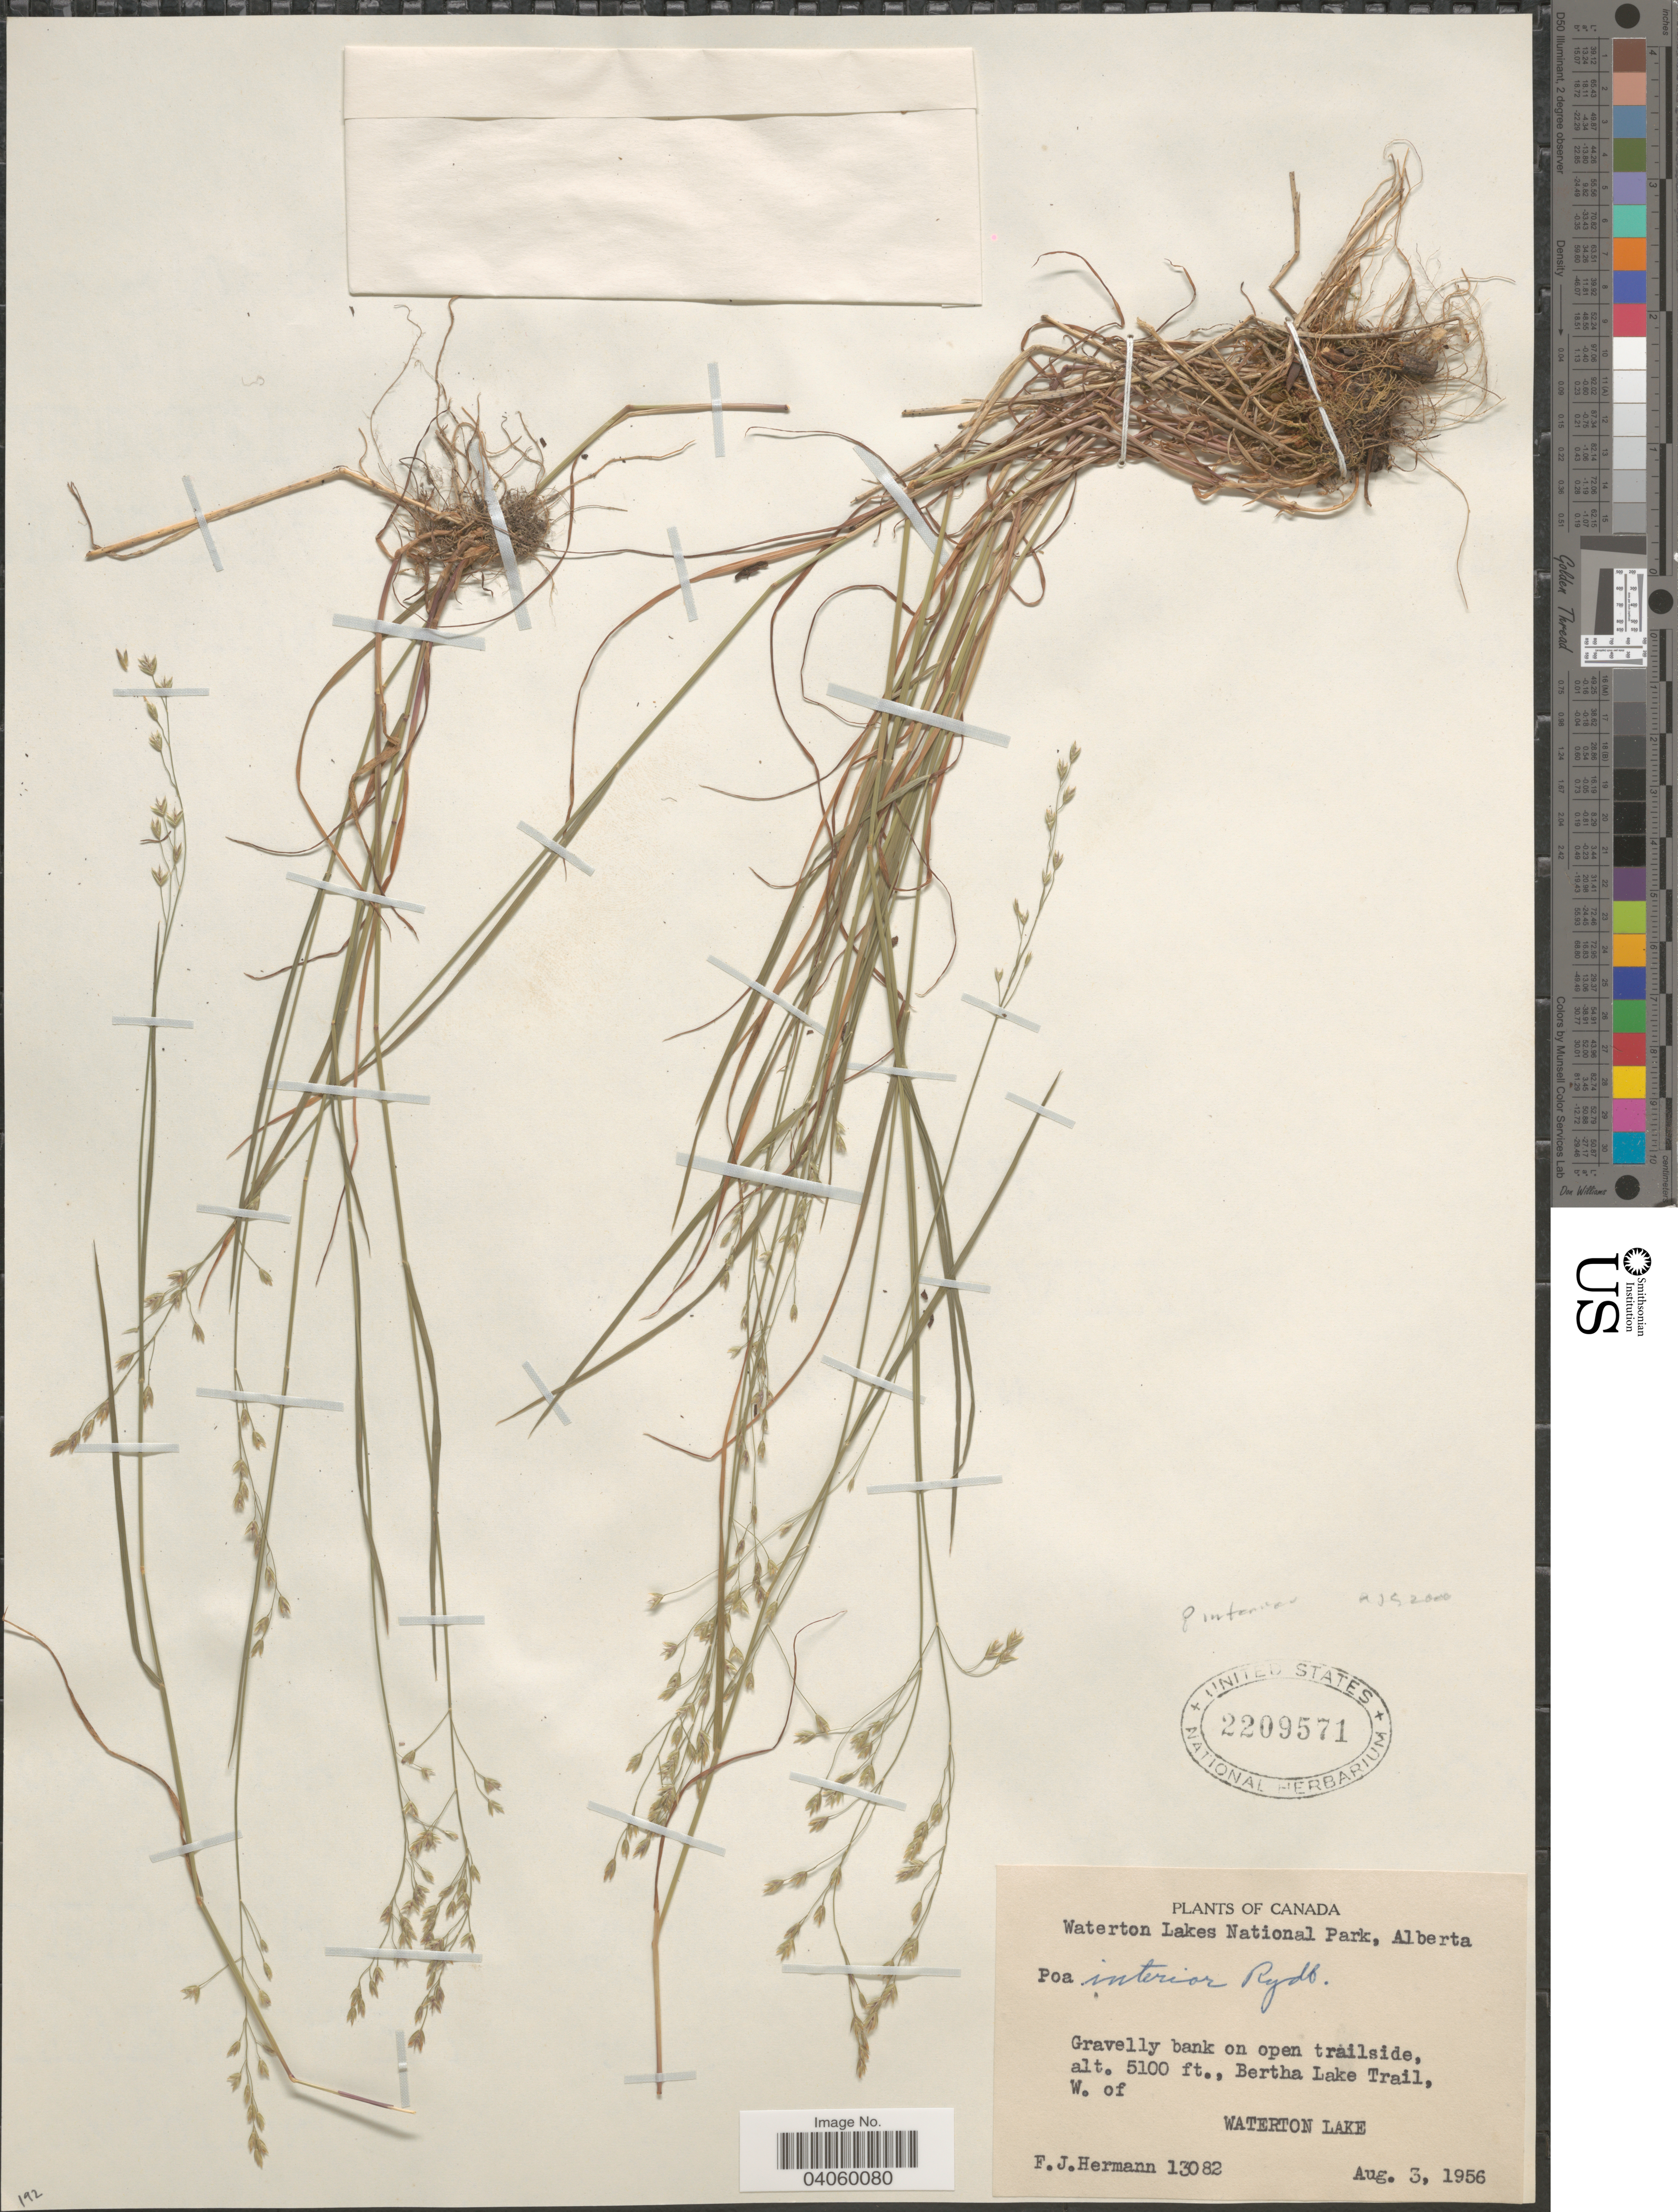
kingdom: Plantae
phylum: Tracheophyta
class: Liliopsida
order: Poales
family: Poaceae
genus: Poa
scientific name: Poa interior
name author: Rydb.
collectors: F. J. Hermann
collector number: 13082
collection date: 1956-08-03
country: Canada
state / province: Alberta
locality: Waterton Lakes National Park. Bertha Lake Trail, W. of Waterton Lake.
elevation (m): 1554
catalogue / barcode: US 2209571